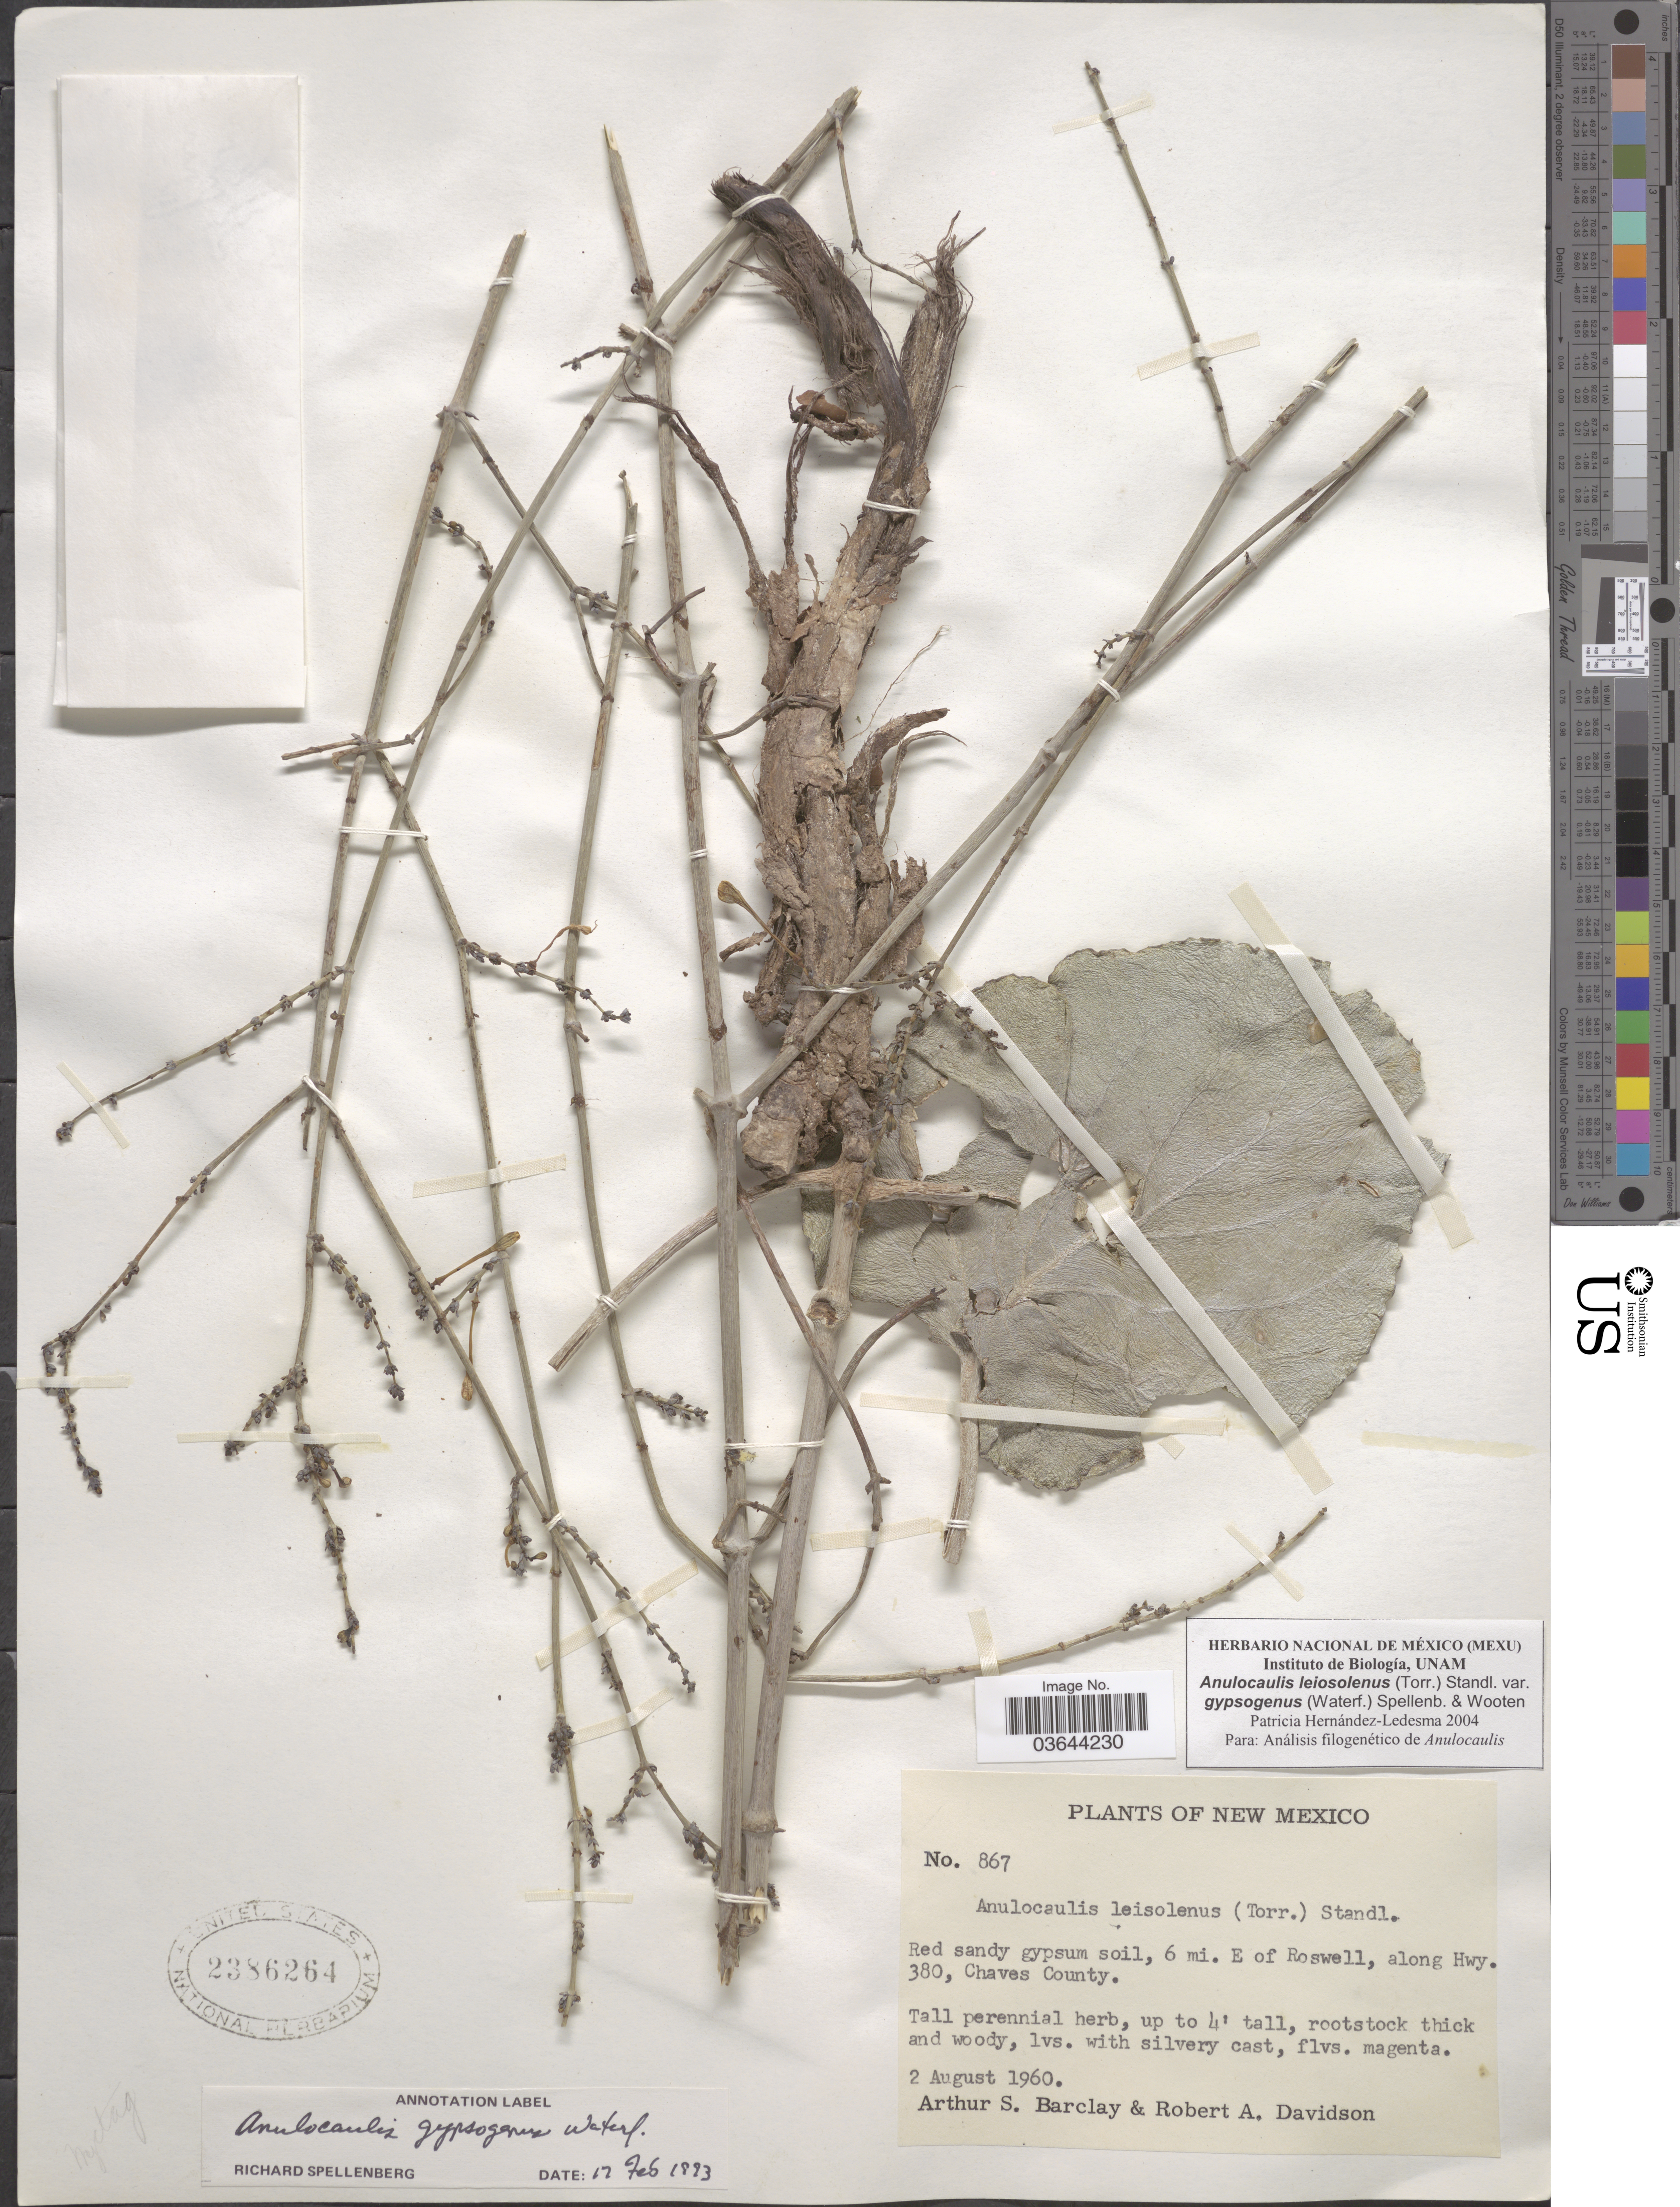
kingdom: Plantae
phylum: Tracheophyta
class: Magnoliopsida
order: Caryophyllales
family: Nyctaginaceae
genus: Anulocaulis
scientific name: Anulocaulis leiosolenus var. gypsogenus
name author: (Waterf.) Spellenb. & Wootten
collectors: A. S. Barclay & R. A. Davidson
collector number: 867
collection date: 1960-08-02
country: United States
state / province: New Mexico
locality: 6 mi. E of Roswell, along Hwy. 380, Chaves County.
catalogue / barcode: US 2386264